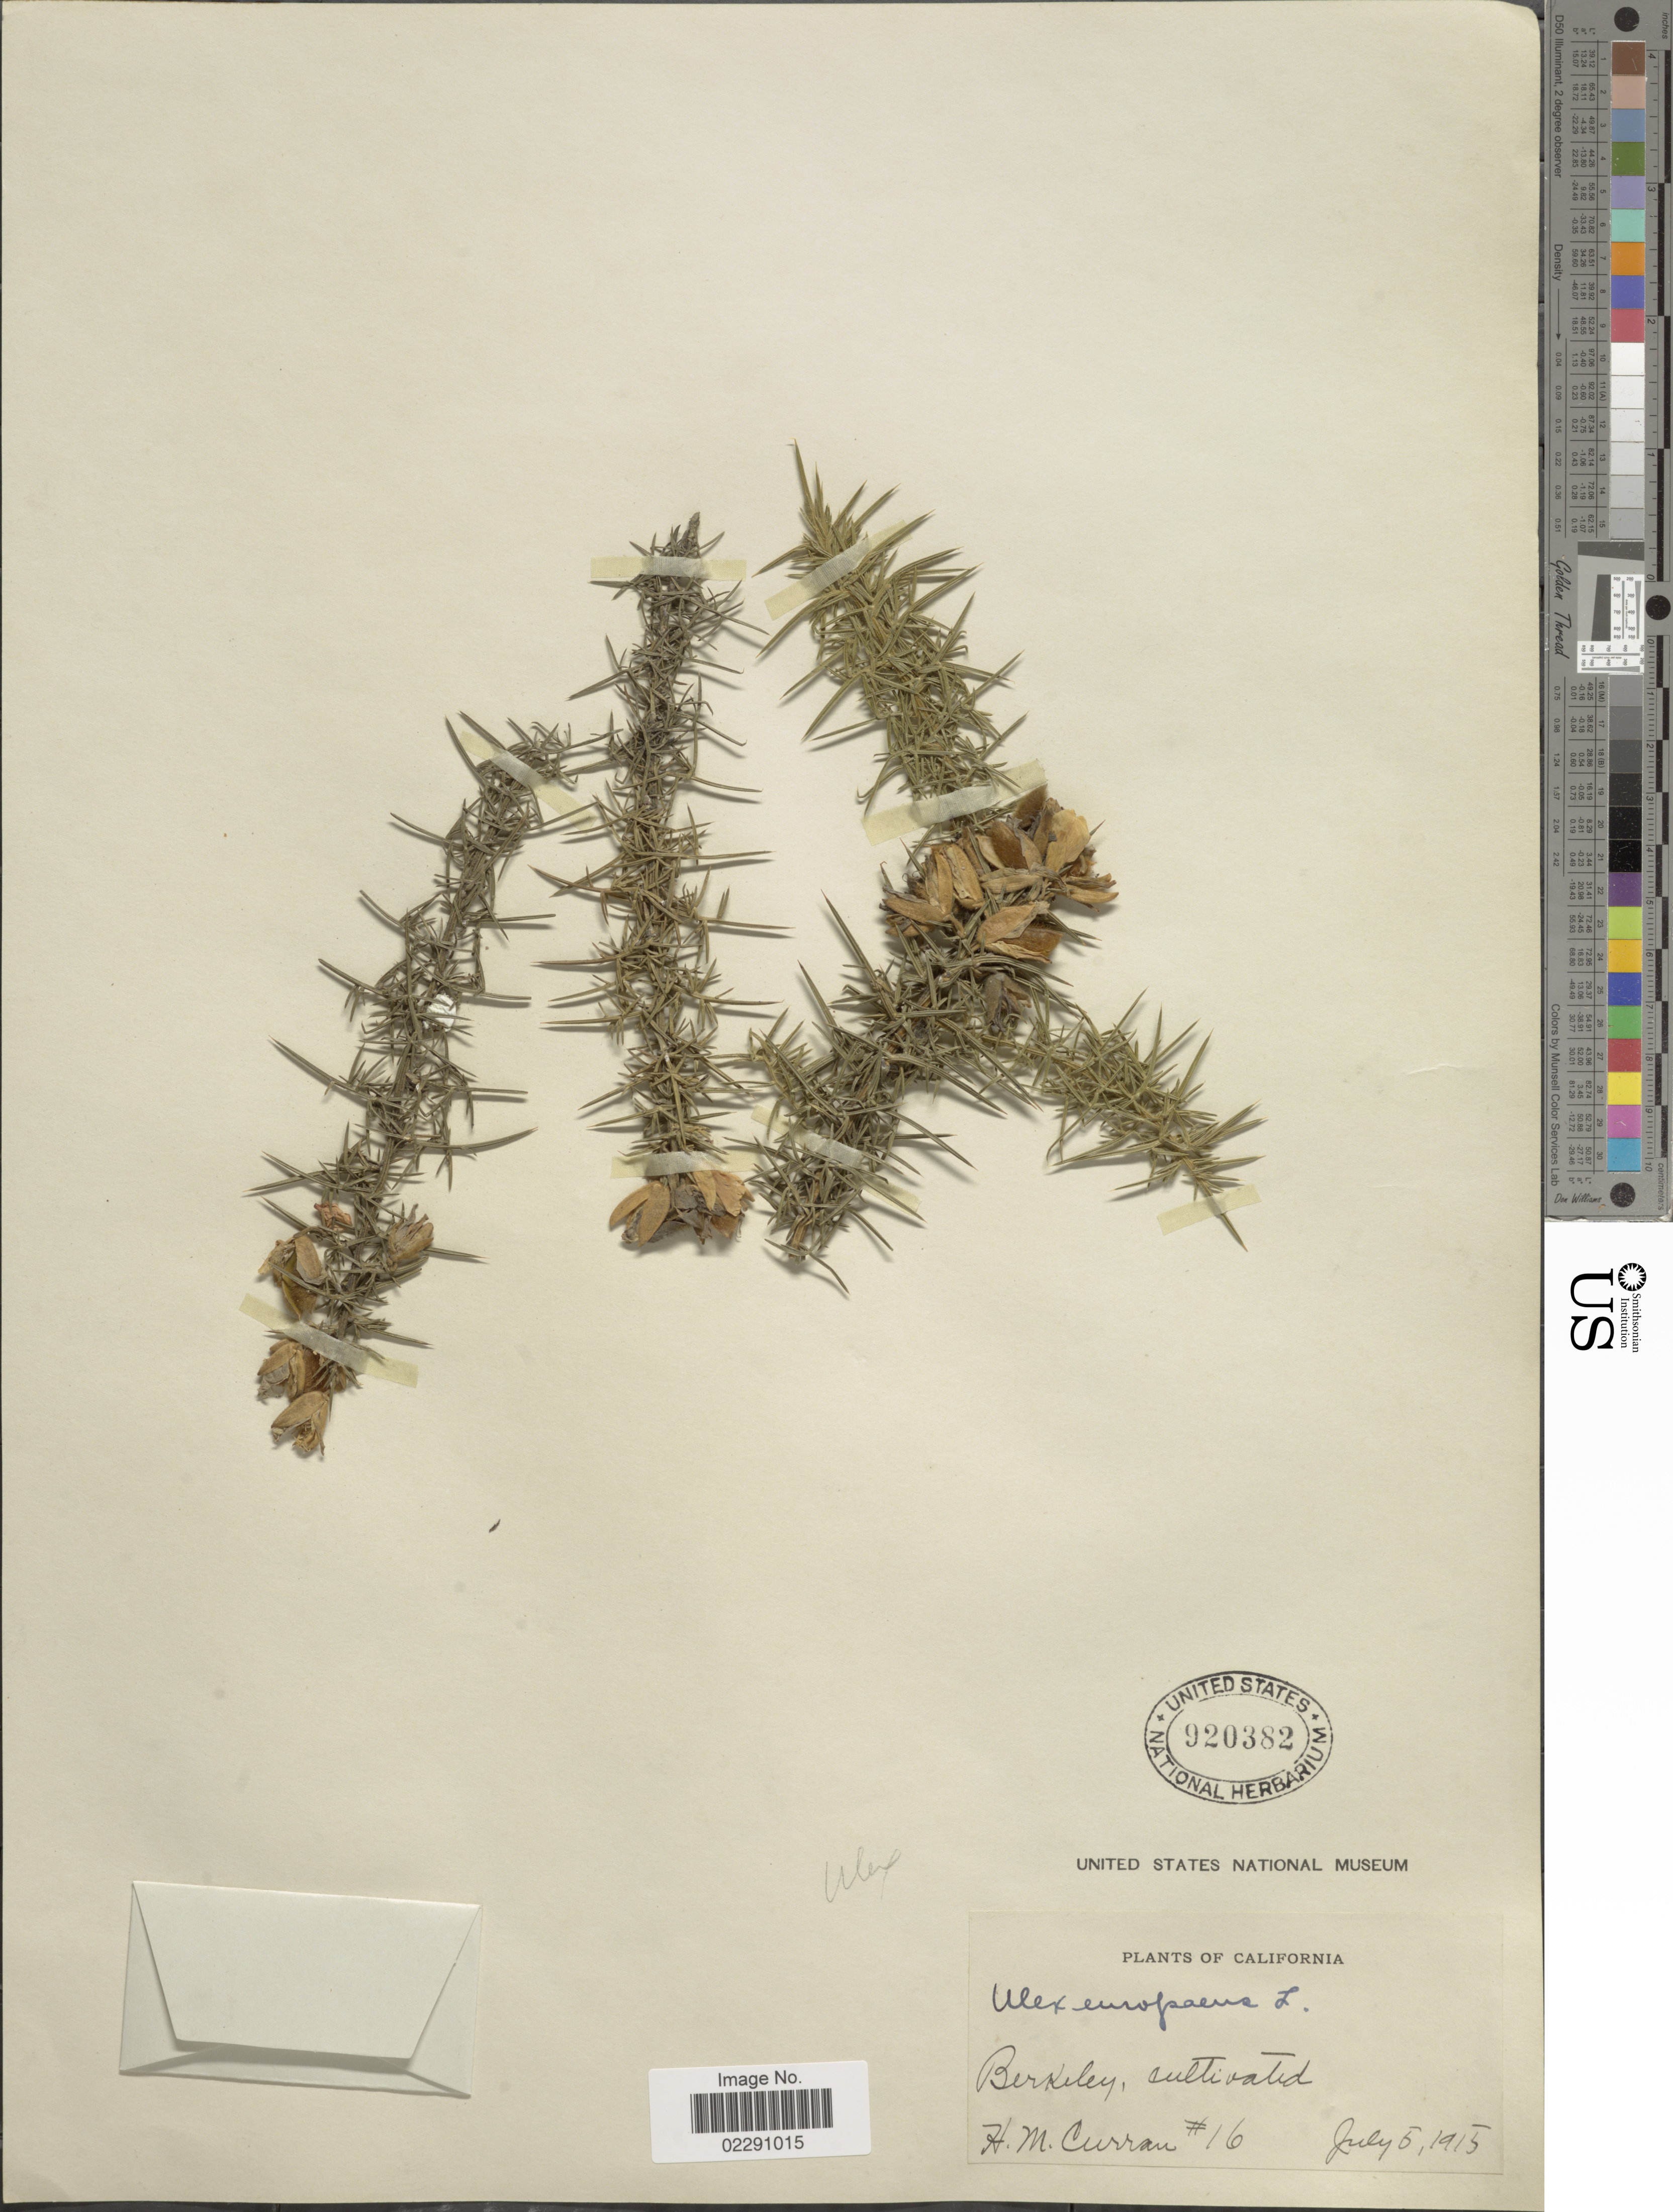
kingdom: Plantae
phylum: Tracheophyta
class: Magnoliopsida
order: Fabales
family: Fabaceae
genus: Ulex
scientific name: Ulex sp.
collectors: H. M. Curran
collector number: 16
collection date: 1915-07-05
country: United States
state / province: California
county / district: Alameda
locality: Berkeley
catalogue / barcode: US 920382